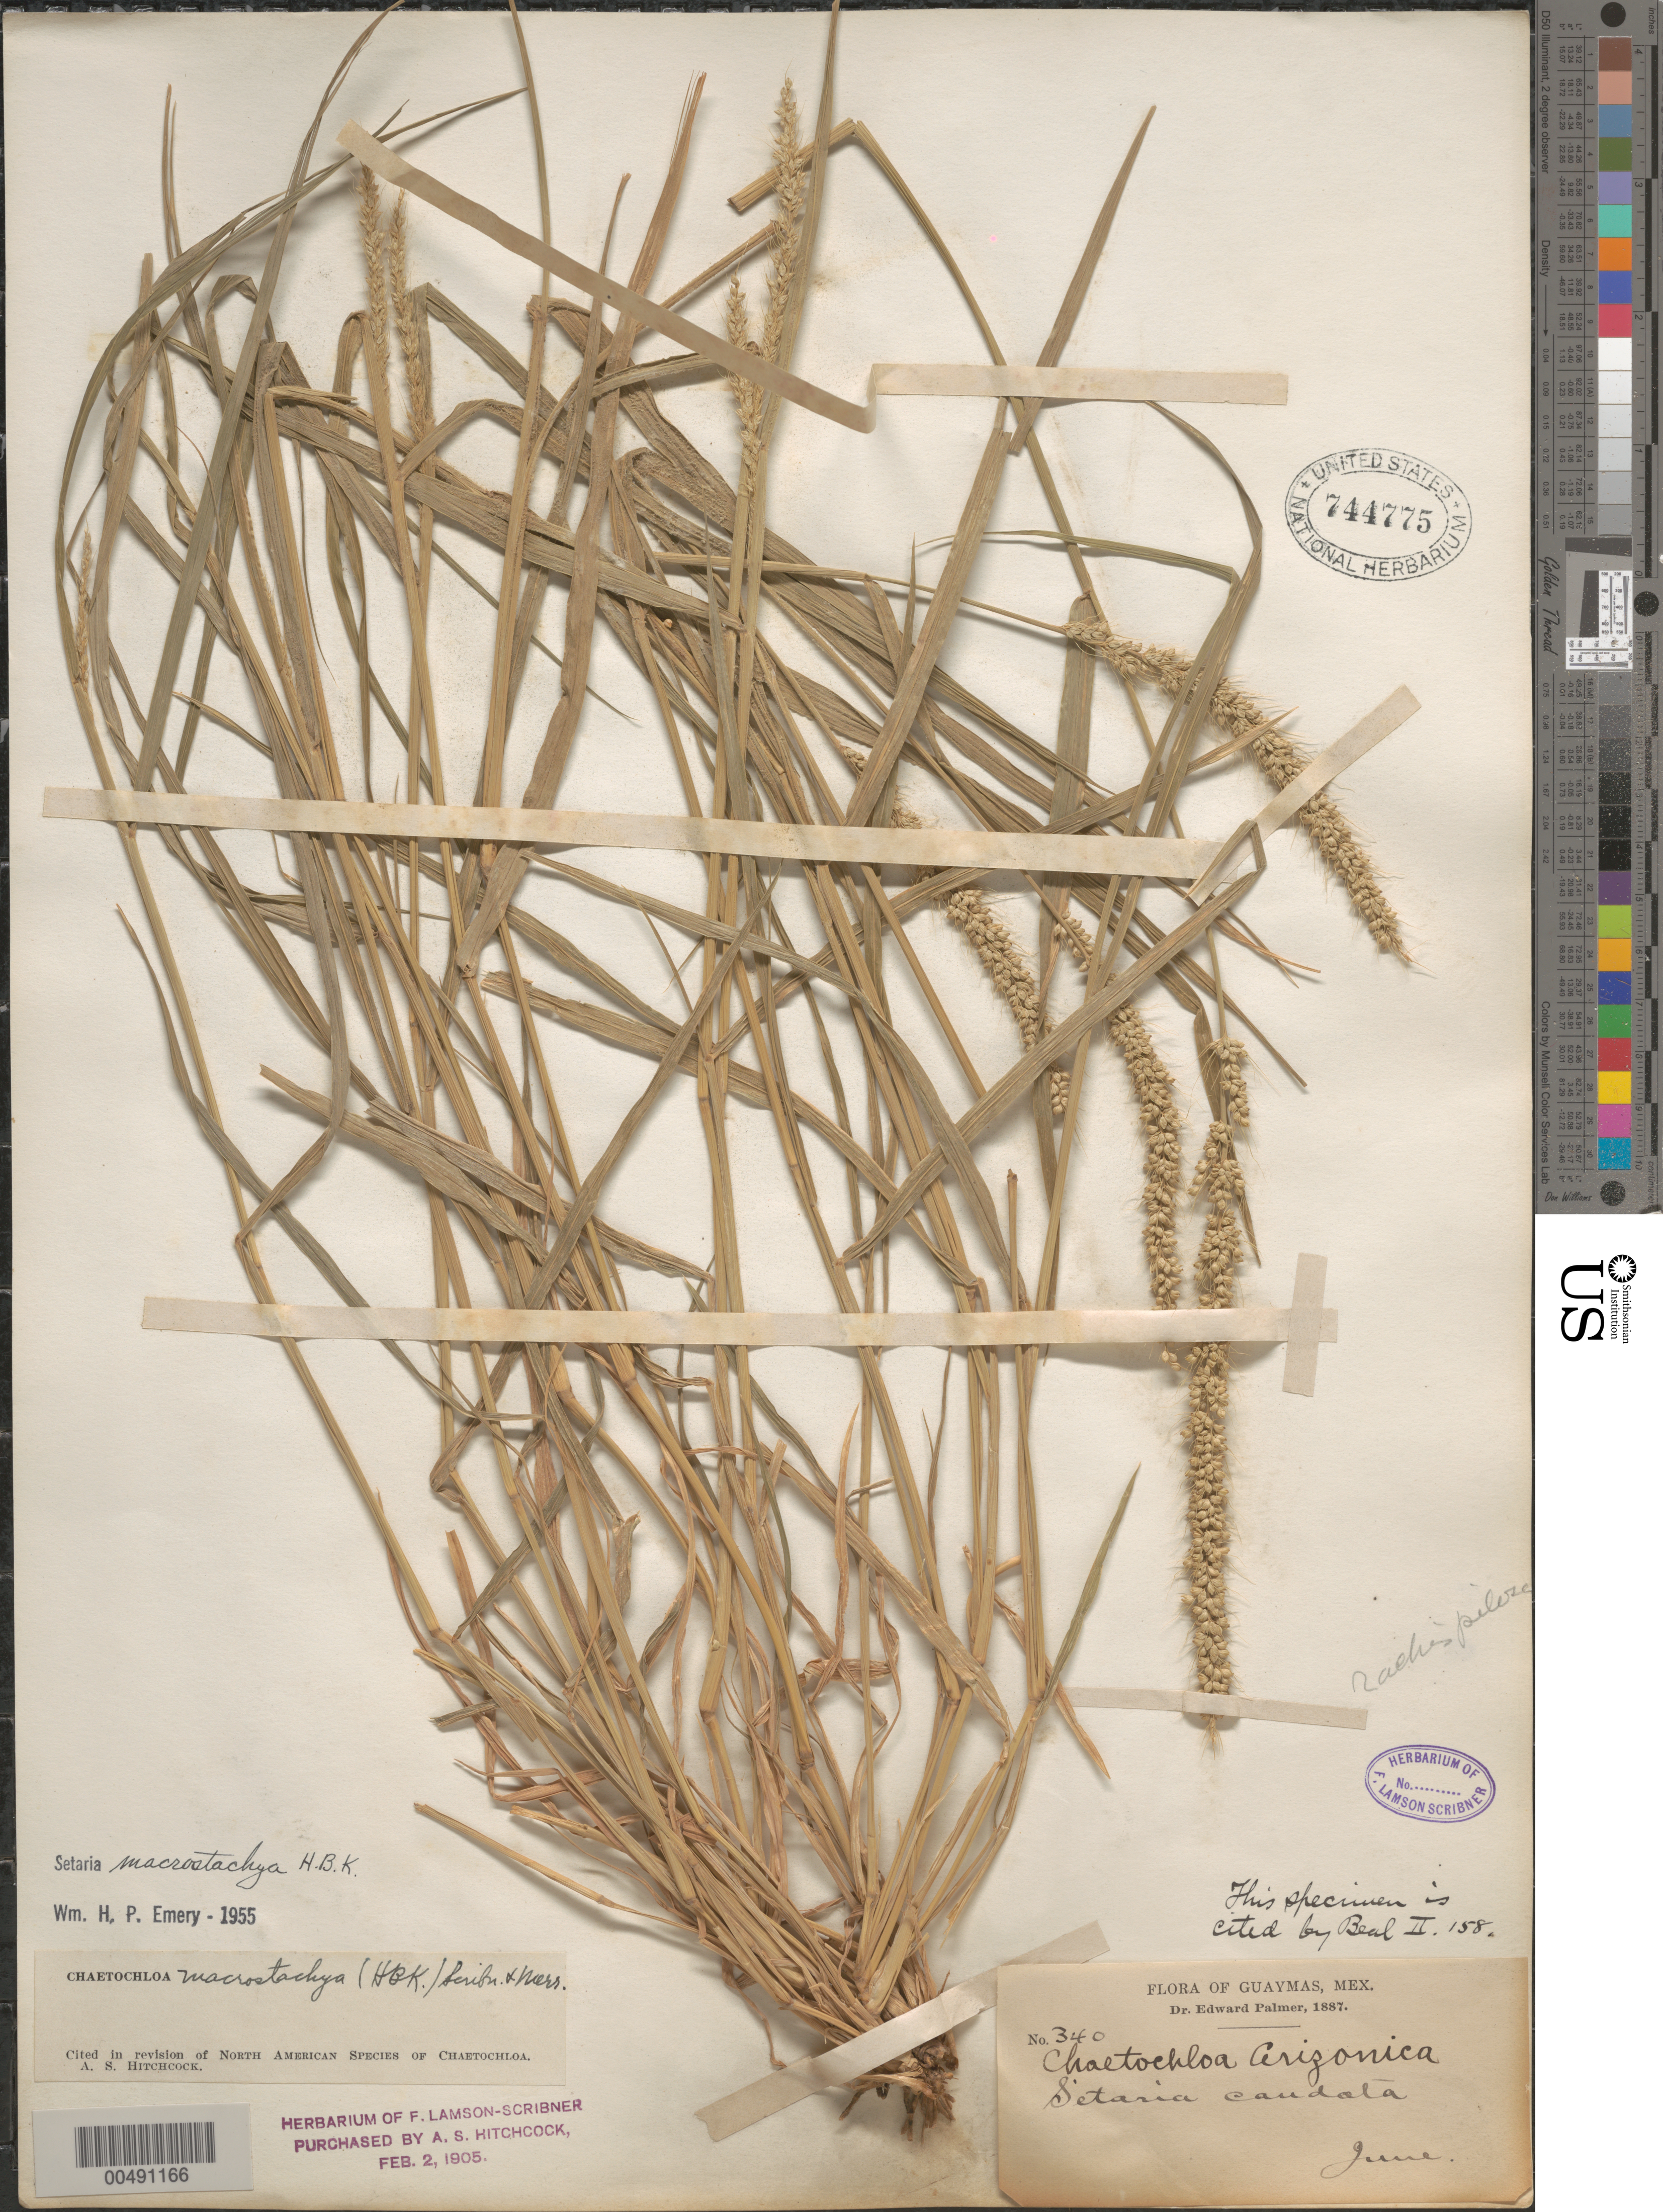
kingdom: Plantae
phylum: Tracheophyta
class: Liliopsida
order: Poales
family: Poaceae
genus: Setaria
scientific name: Setaria macrostachya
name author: Kunth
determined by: Emery, W. H. P.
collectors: E. Palmer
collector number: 340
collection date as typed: Jun 1887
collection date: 1887-06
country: Mexico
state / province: Sonora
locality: Guaymas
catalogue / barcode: US 744775